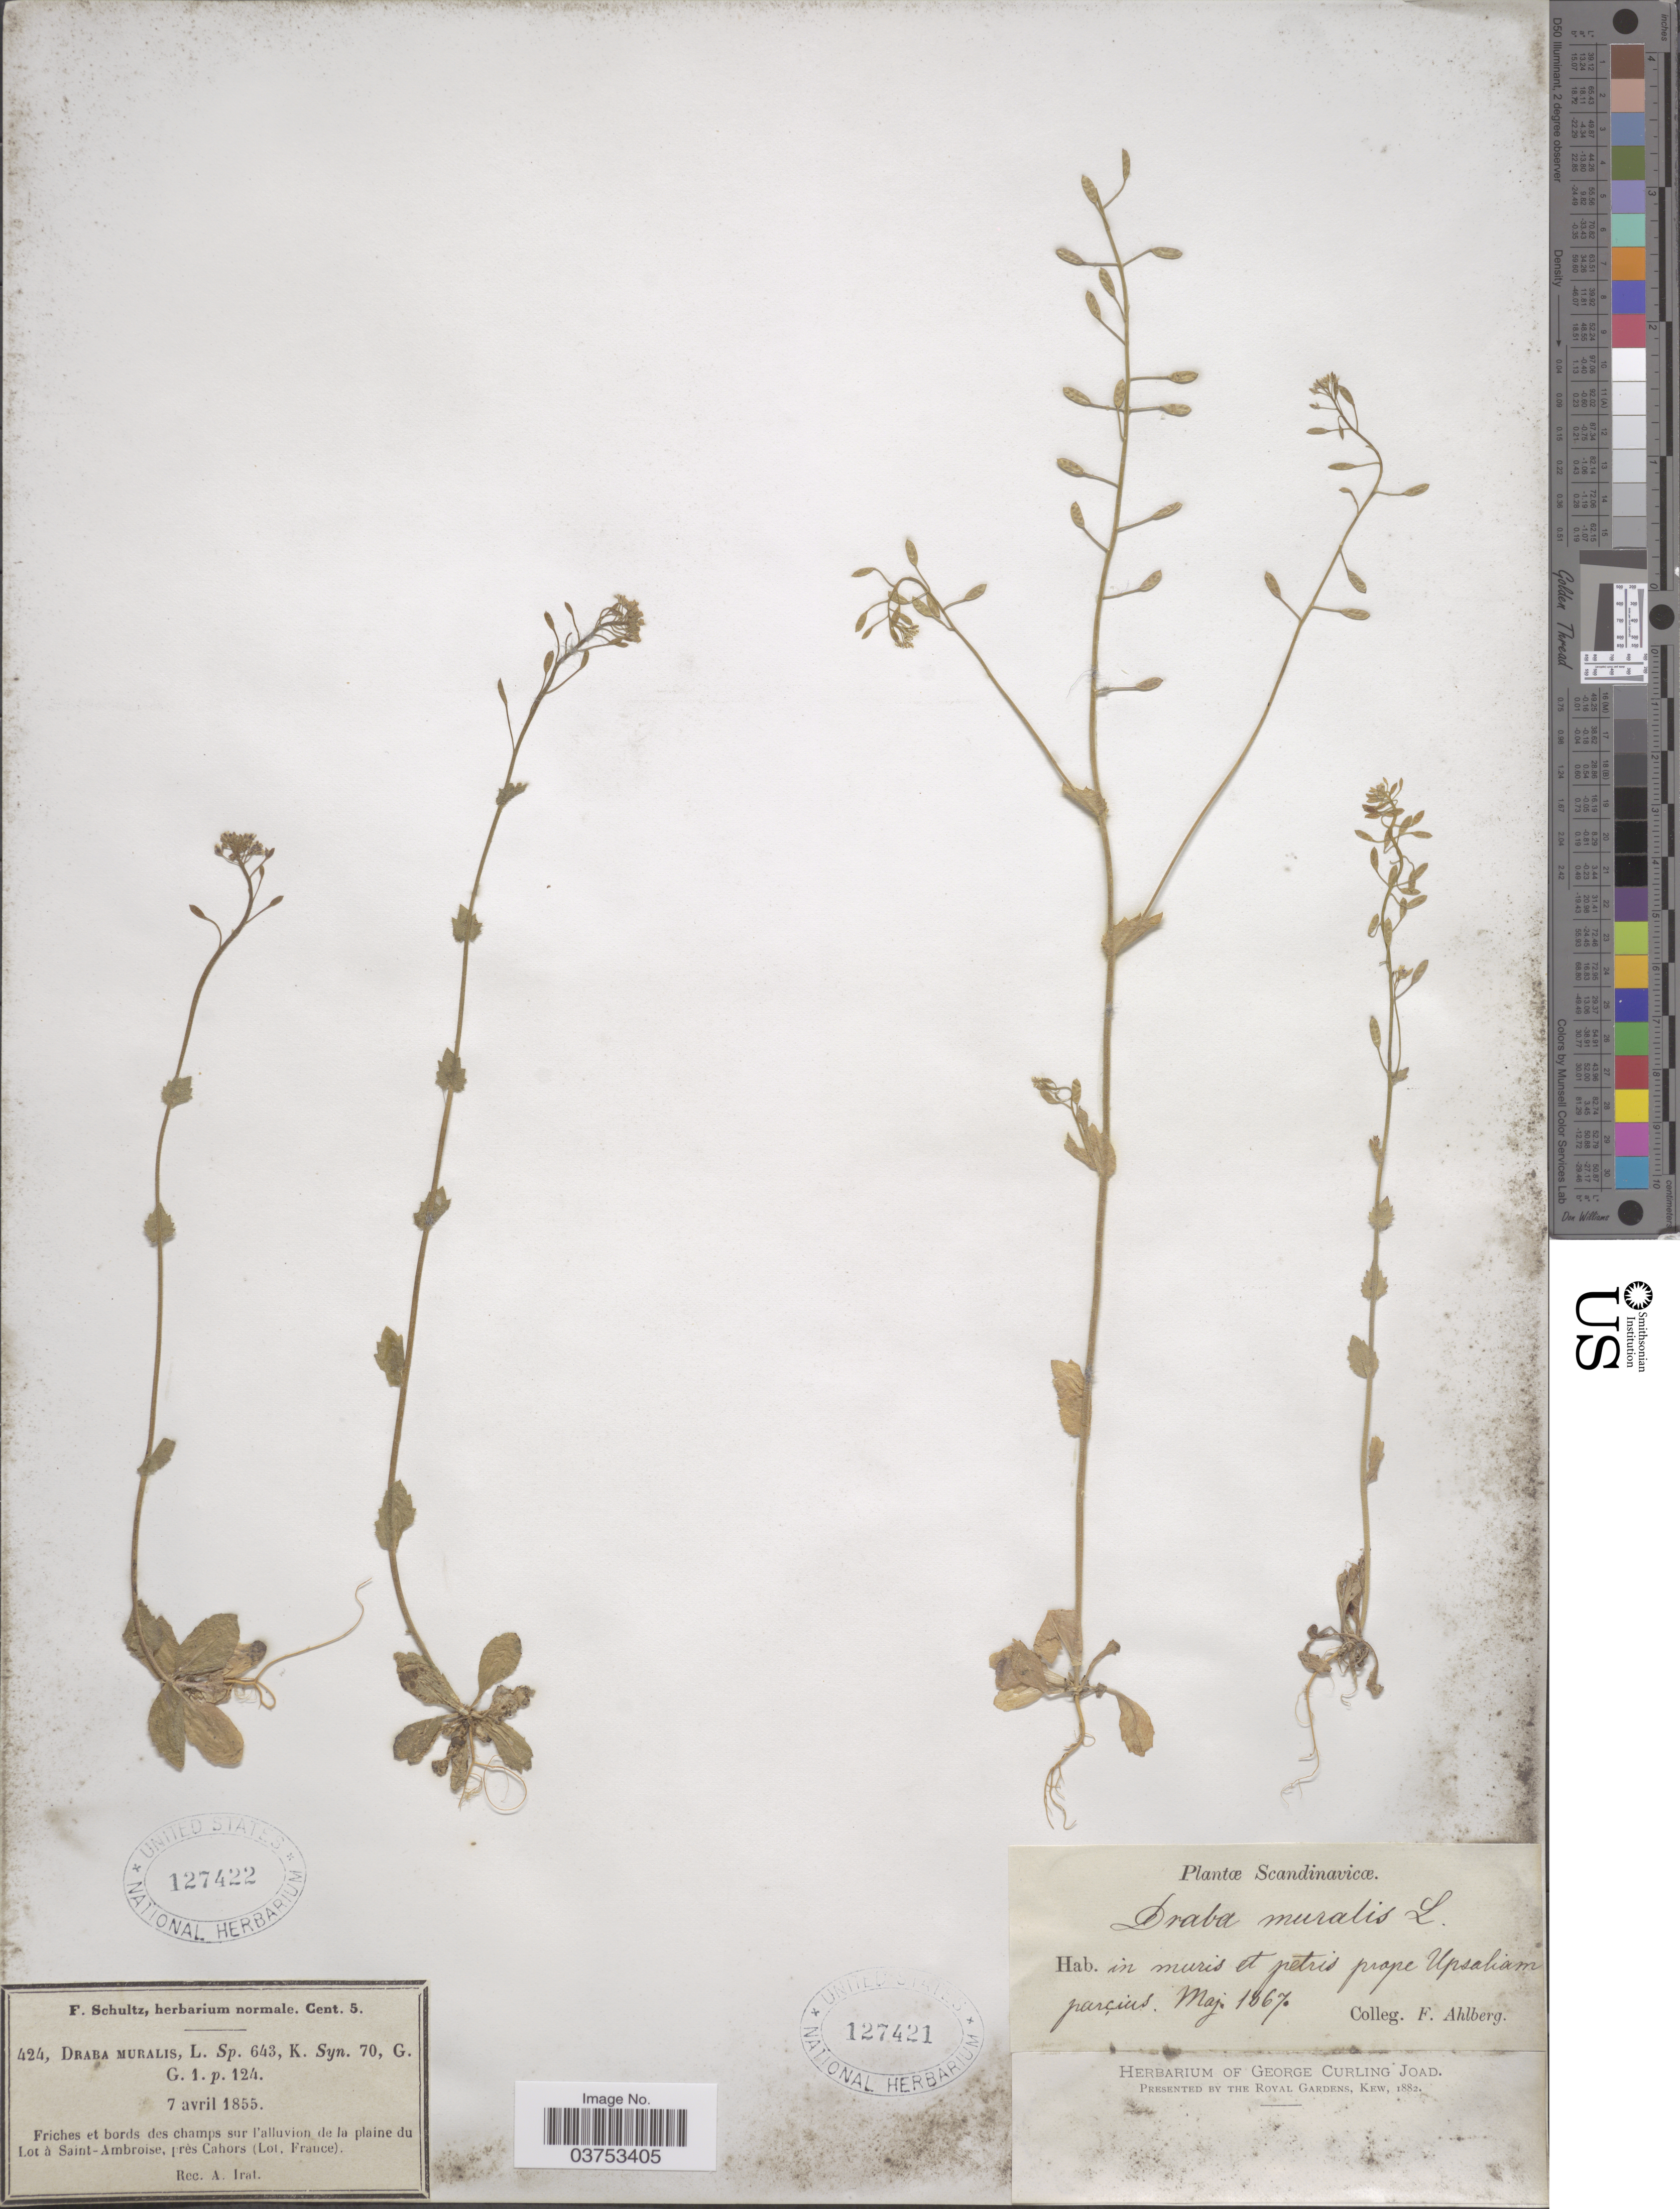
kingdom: Plantae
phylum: Tracheophyta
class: Magnoliopsida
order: Brassicales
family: Brassicaceae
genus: Draba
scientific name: Draba muralis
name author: L.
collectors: A. Irat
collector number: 424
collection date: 1855-04-07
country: France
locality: Friches et bords des champs sur l'alluvion de la plaine du Lot à Saint-Ambroise, près Cahors (Lot).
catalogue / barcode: US 127422